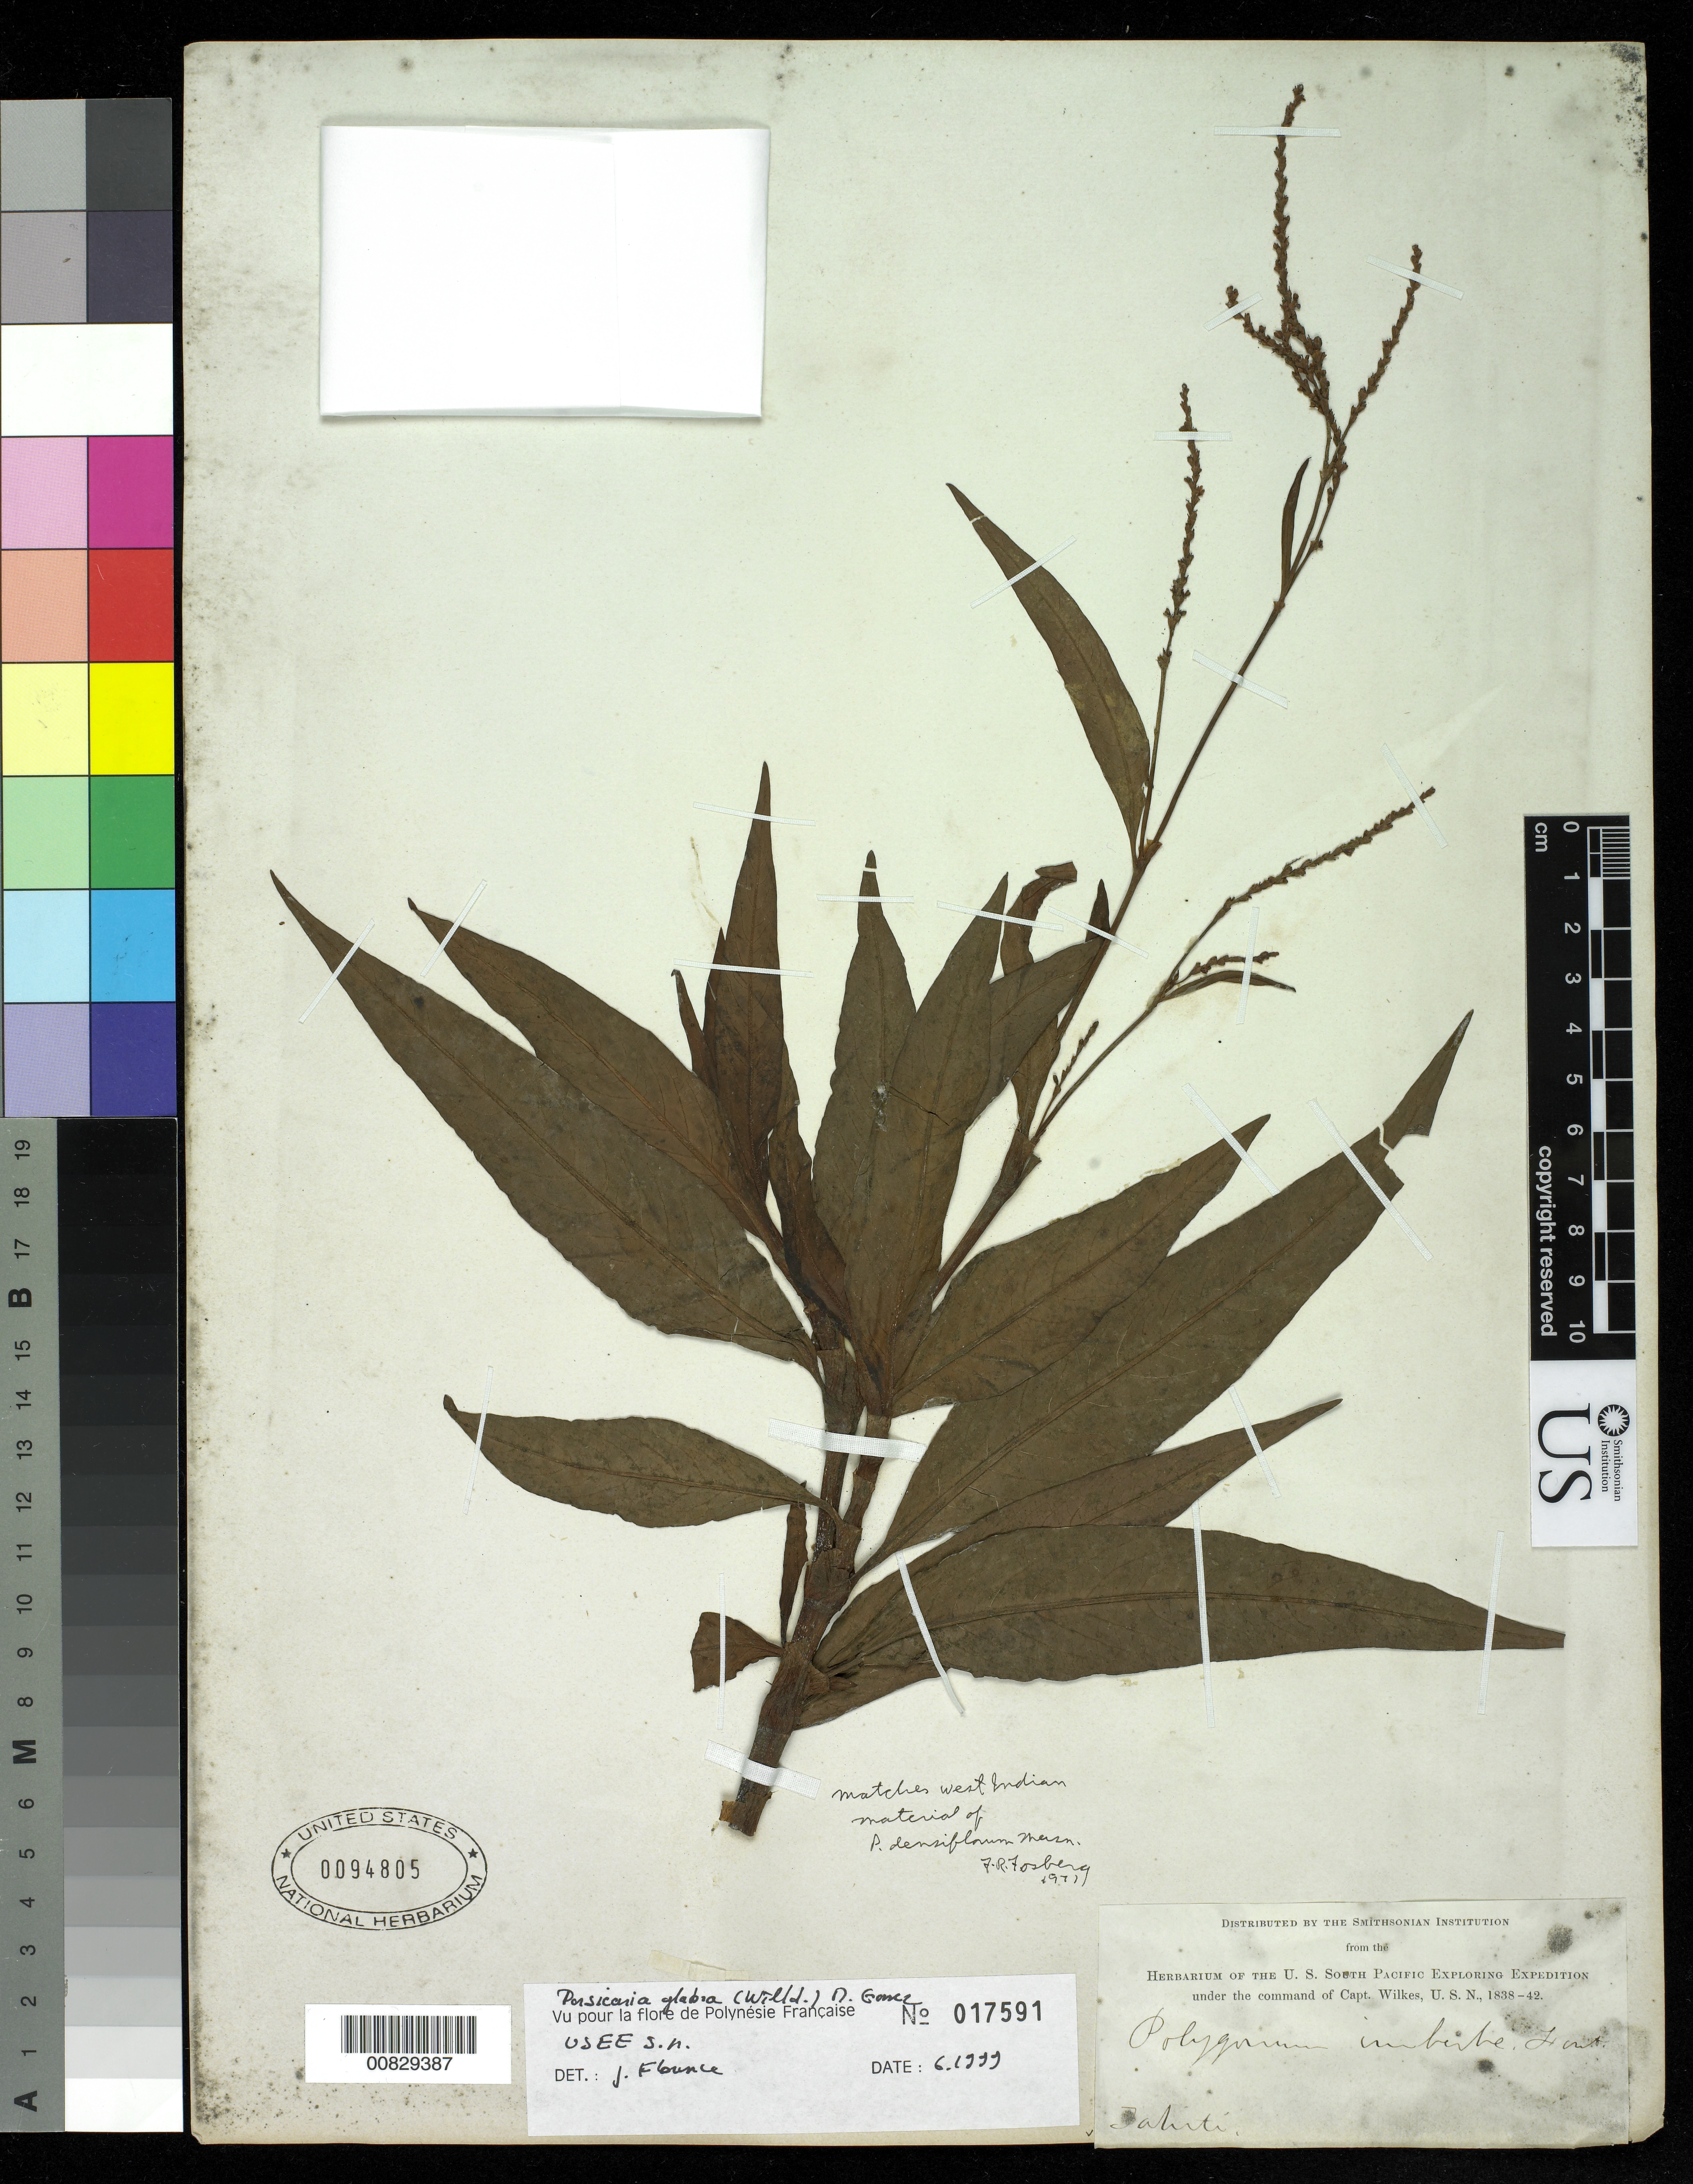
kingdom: Plantae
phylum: Tracheophyta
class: Magnoliopsida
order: Caryophyllales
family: Polygonaceae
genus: Persicaria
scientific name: Persicaria glabra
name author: (Willd.) M. Gómez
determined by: Florence, J.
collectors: Wilkes Explor. Exped.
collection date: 1838/1842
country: French Polynesia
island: Tahiti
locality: Tahiti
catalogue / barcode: US 94805